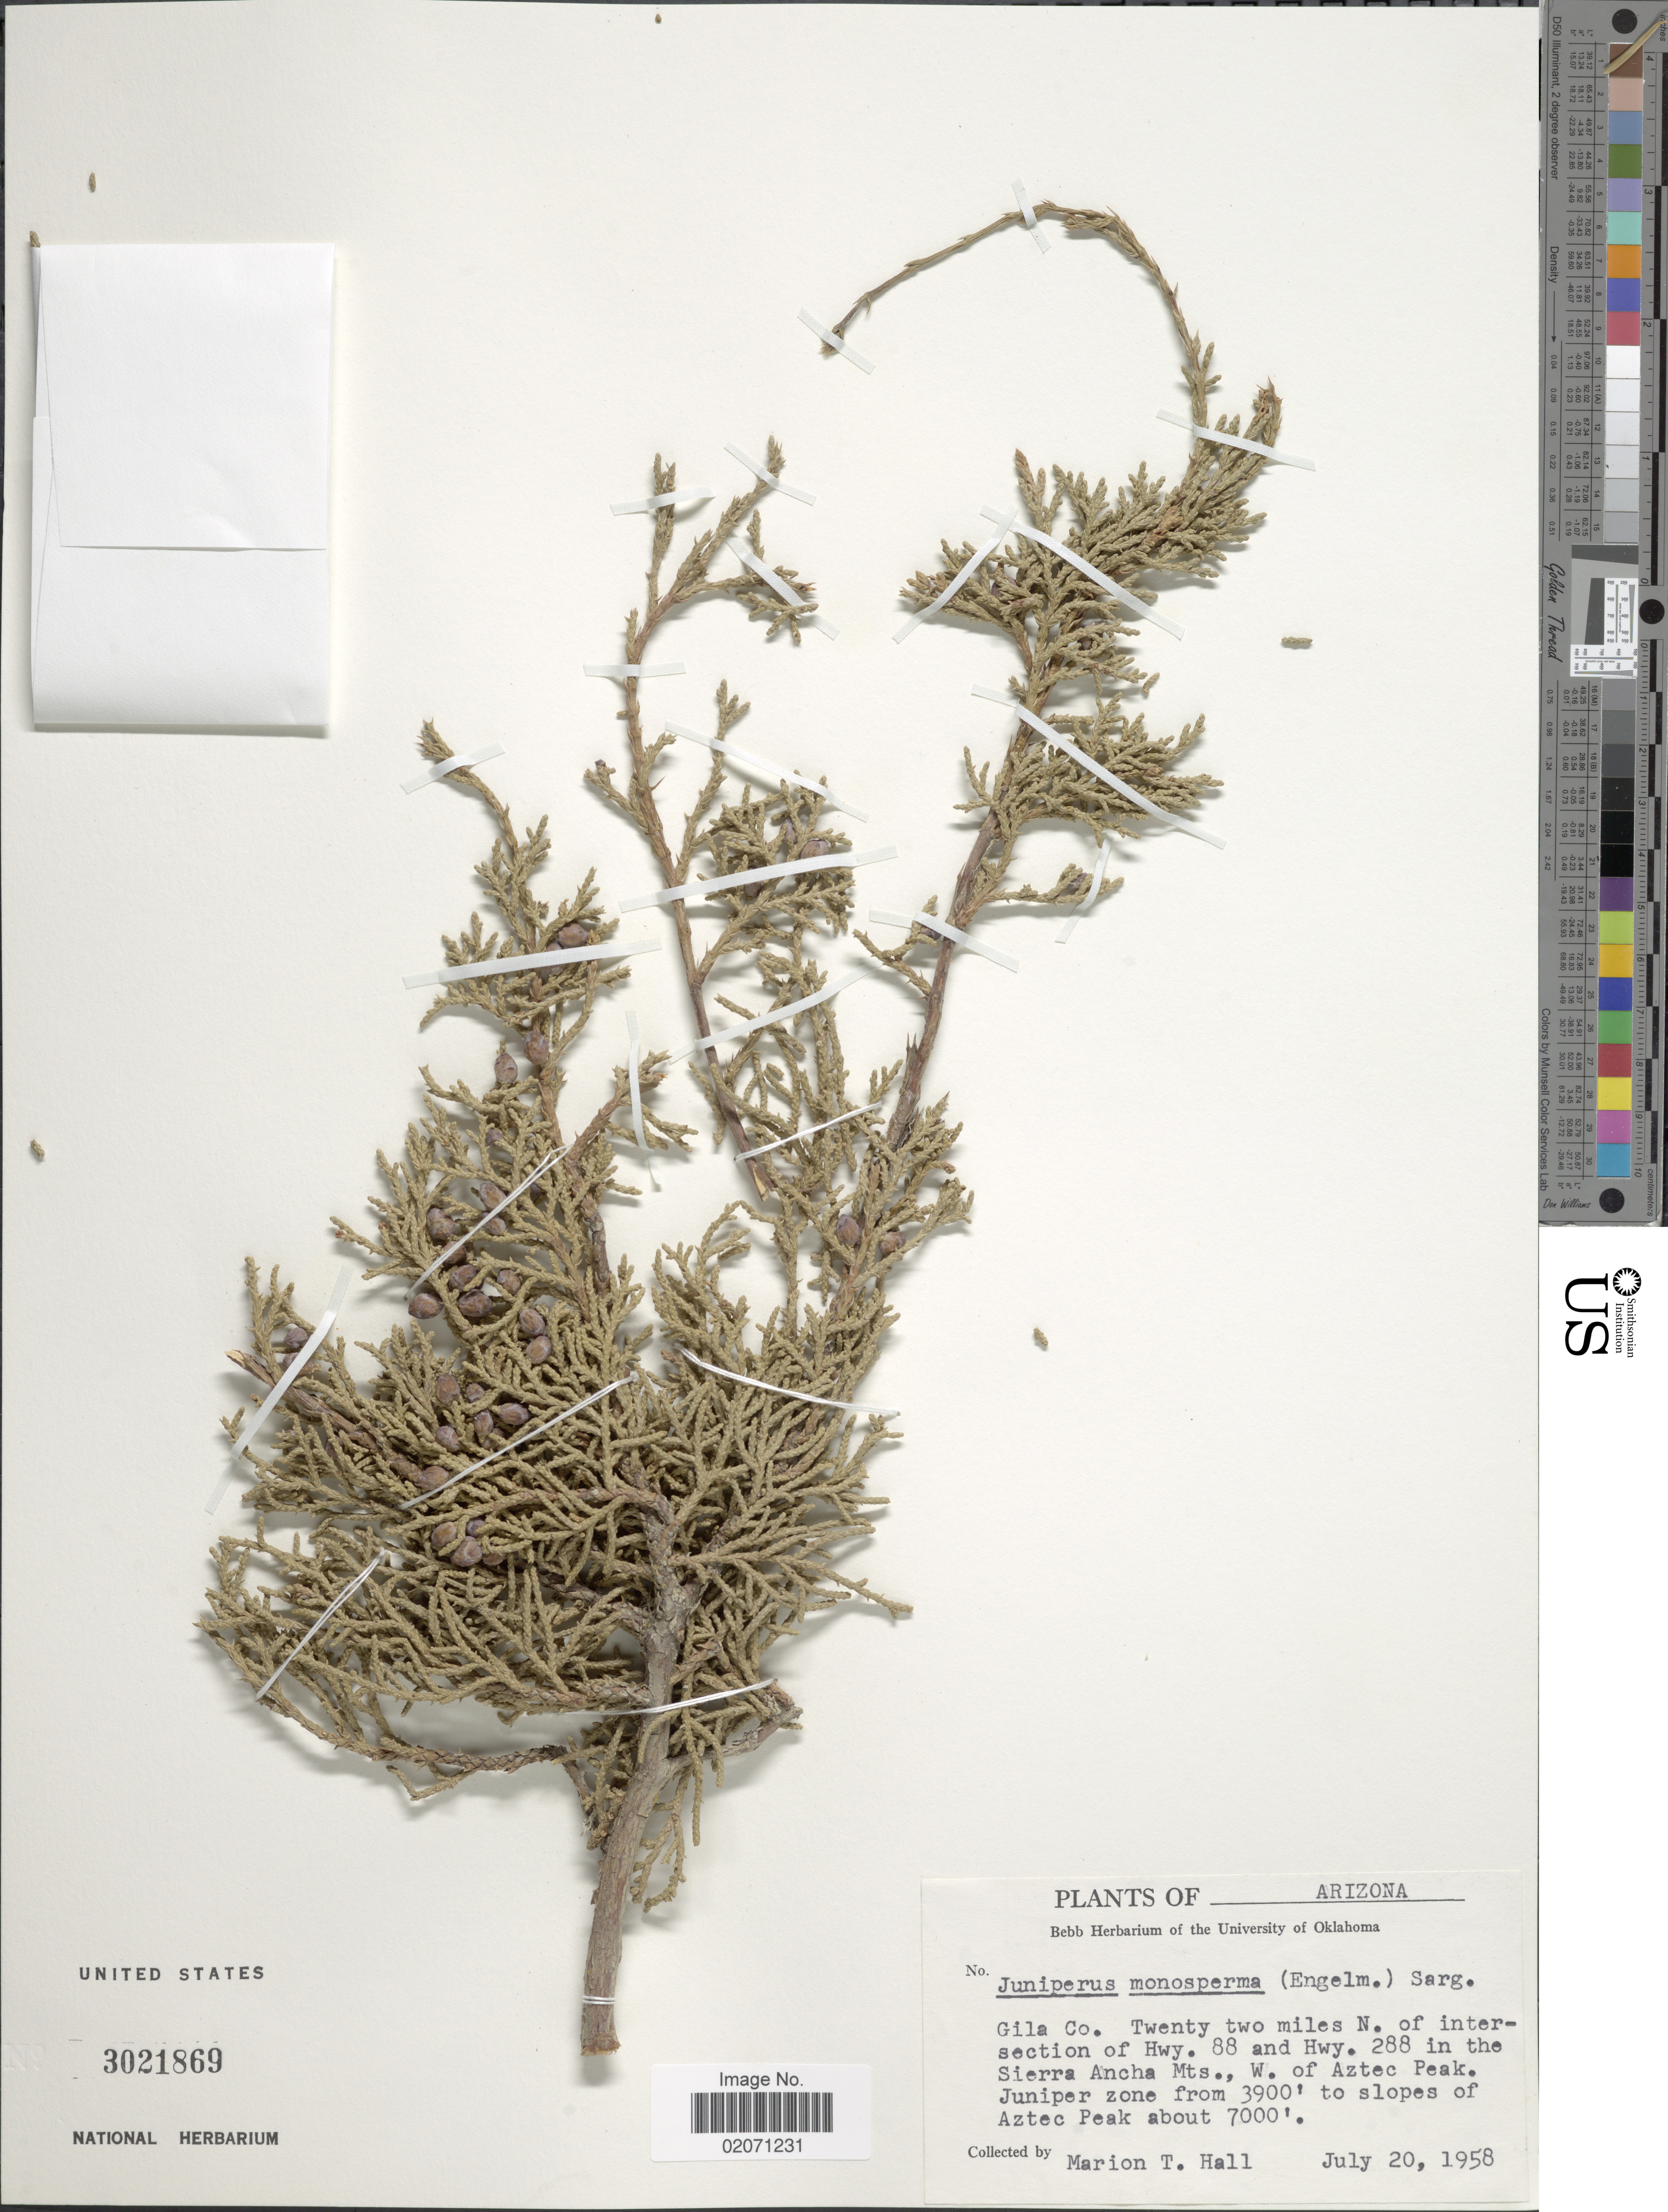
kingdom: Plantae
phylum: Tracheophyta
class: Pinopsida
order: Pinales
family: Cupressaceae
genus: Juniperus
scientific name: Juniperus monosperma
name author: (Engelm.) Sarg.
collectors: M. T. Hall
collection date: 1958-07-20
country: United States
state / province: Arizona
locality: Gila Co. Twenty tow miles N. of intersection of Hwy. 88 and Hwy. 288 in the Sierra Ancha Mts., W. of Aztec Peak, Juniper zone from 3900' to slopes of Aztec Peak about 7000'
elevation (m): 1189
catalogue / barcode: US 3021869